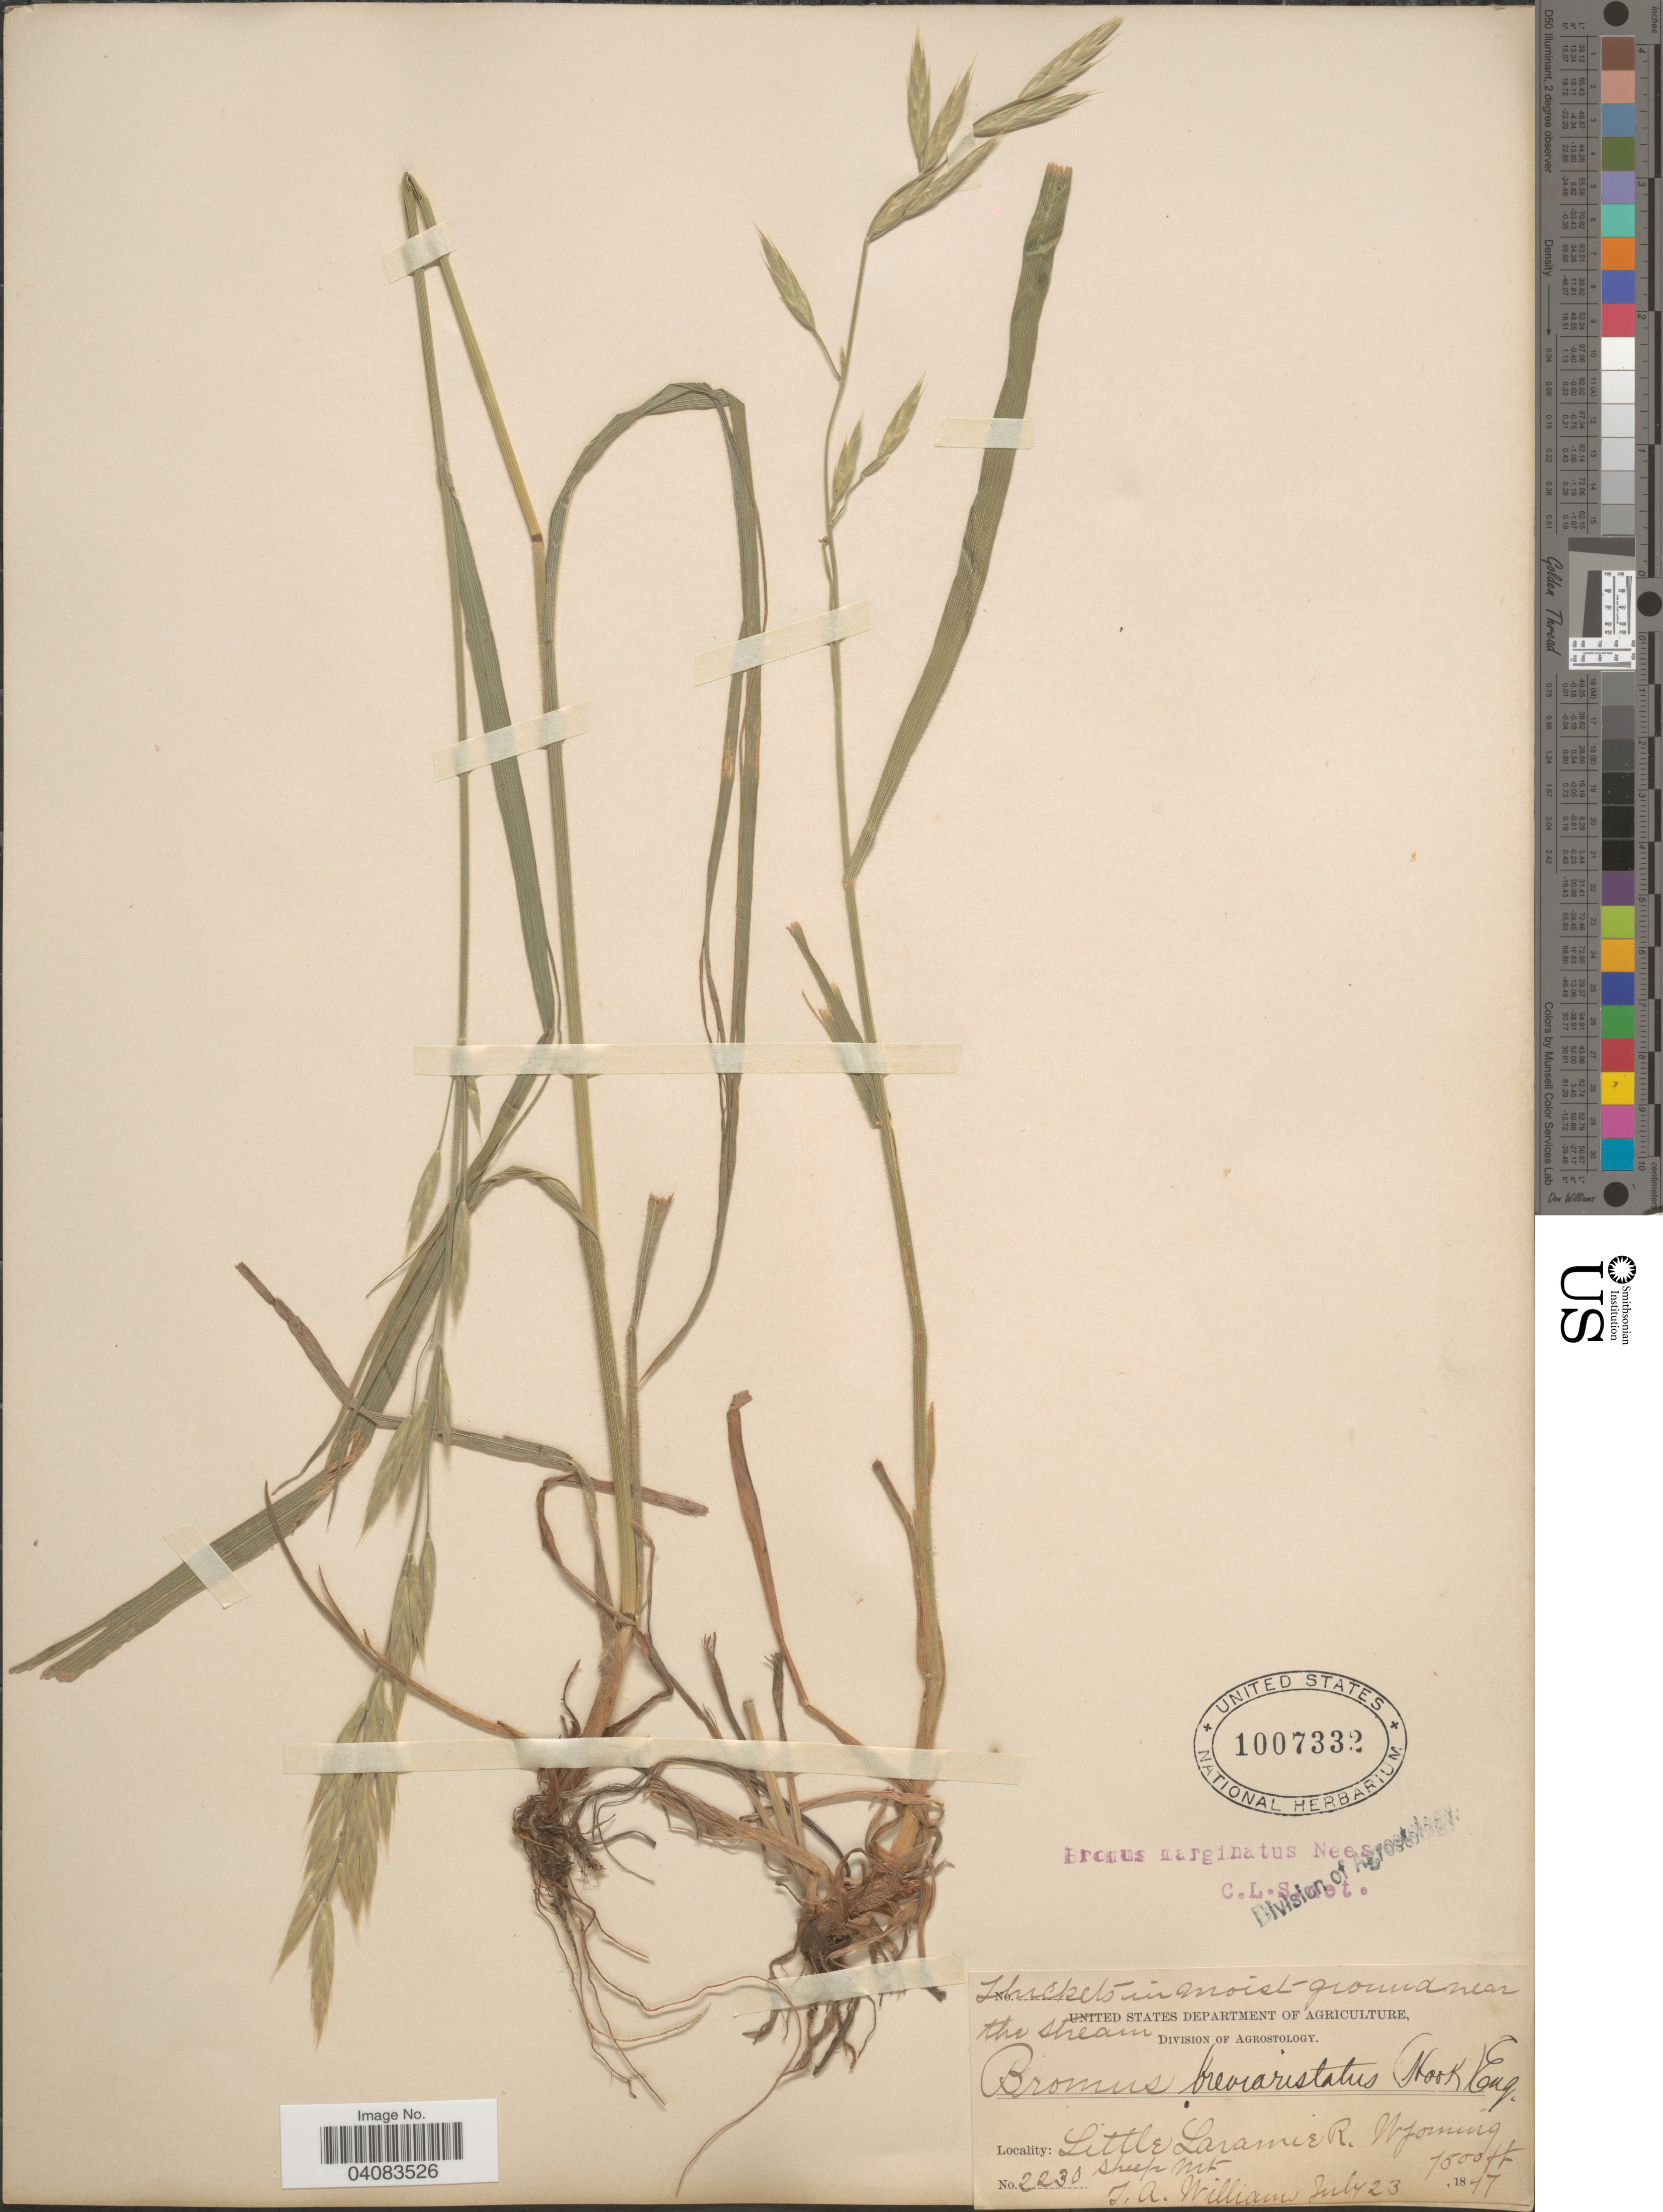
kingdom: Plantae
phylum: Tracheophyta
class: Liliopsida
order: Poales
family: Poaceae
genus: Bromus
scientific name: Bromus marginatus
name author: Nees ex Steud.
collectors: T. Williams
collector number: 2230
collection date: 1847-07-23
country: United States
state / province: Wyoming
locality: Little Laramie R. Sheep Mt.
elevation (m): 2286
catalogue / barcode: US 1007332